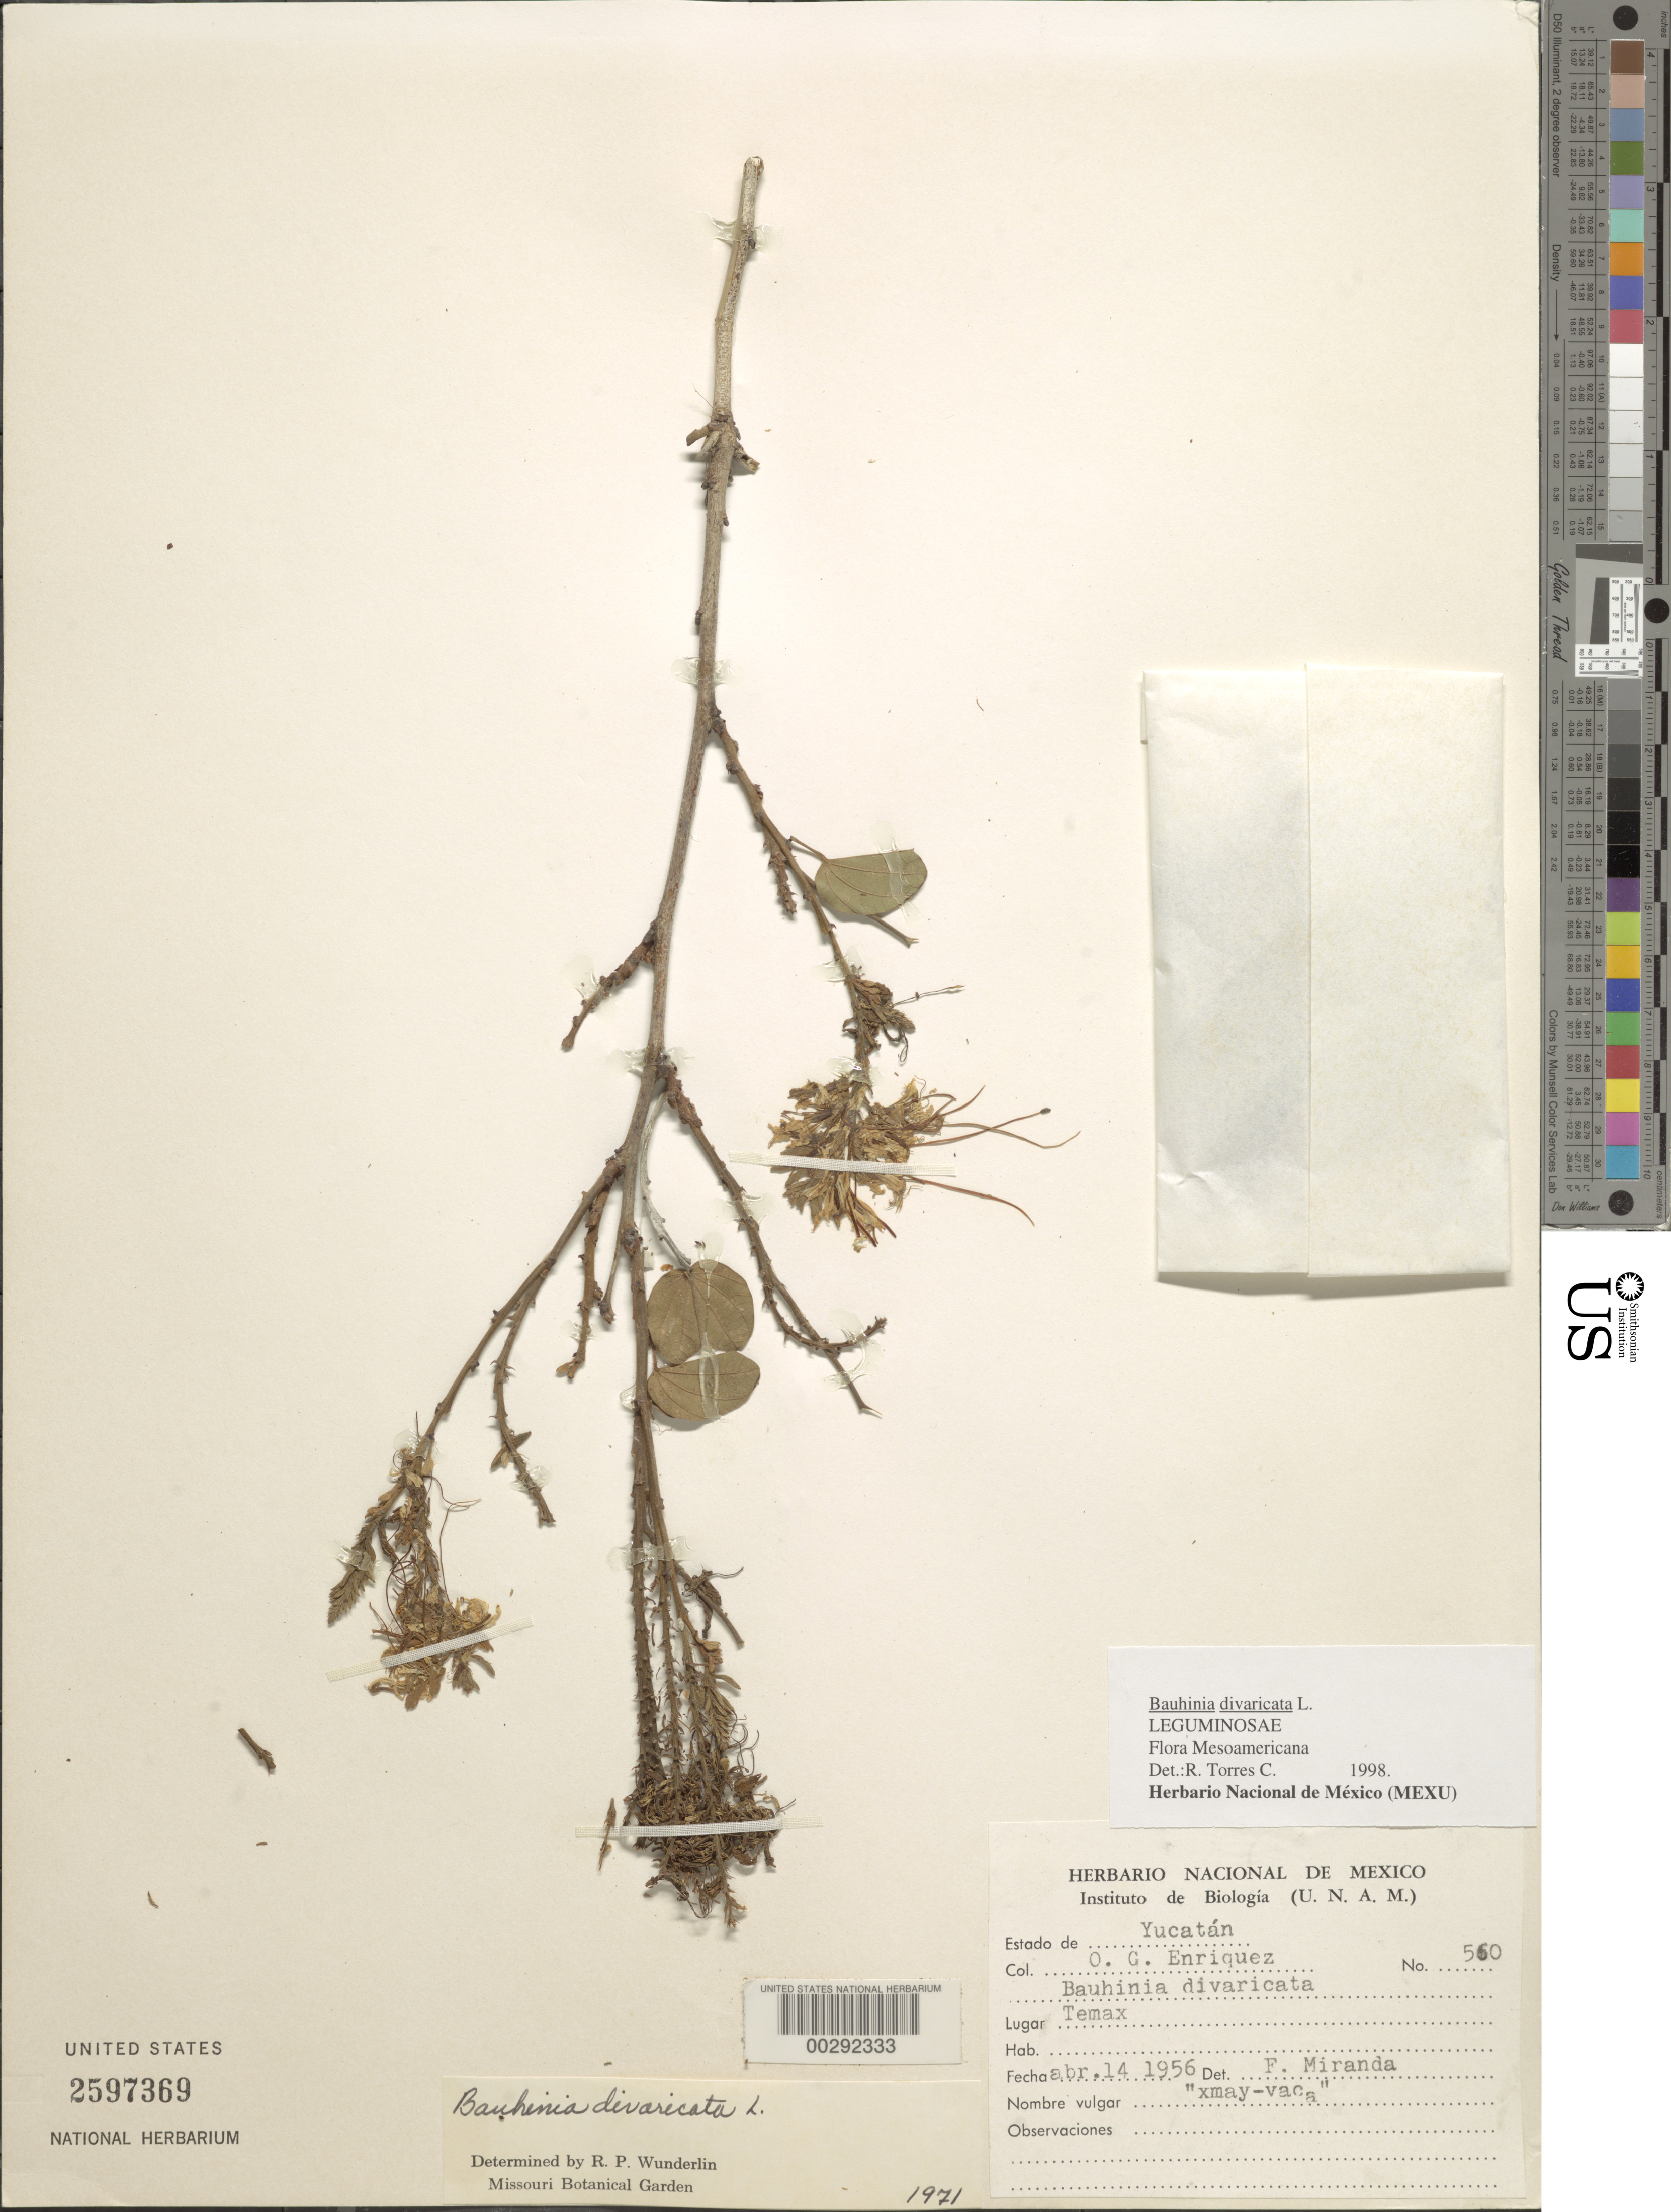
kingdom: Plantae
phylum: Tracheophyta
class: Magnoliopsida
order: Fabales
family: Fabaceae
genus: Bauhinia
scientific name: Bauhinia divaricata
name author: L.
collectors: O. Enriquez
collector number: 560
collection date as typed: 14 Apr 1956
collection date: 1956-04-14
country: Mexico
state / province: Yucatán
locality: Temax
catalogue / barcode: US 2597369